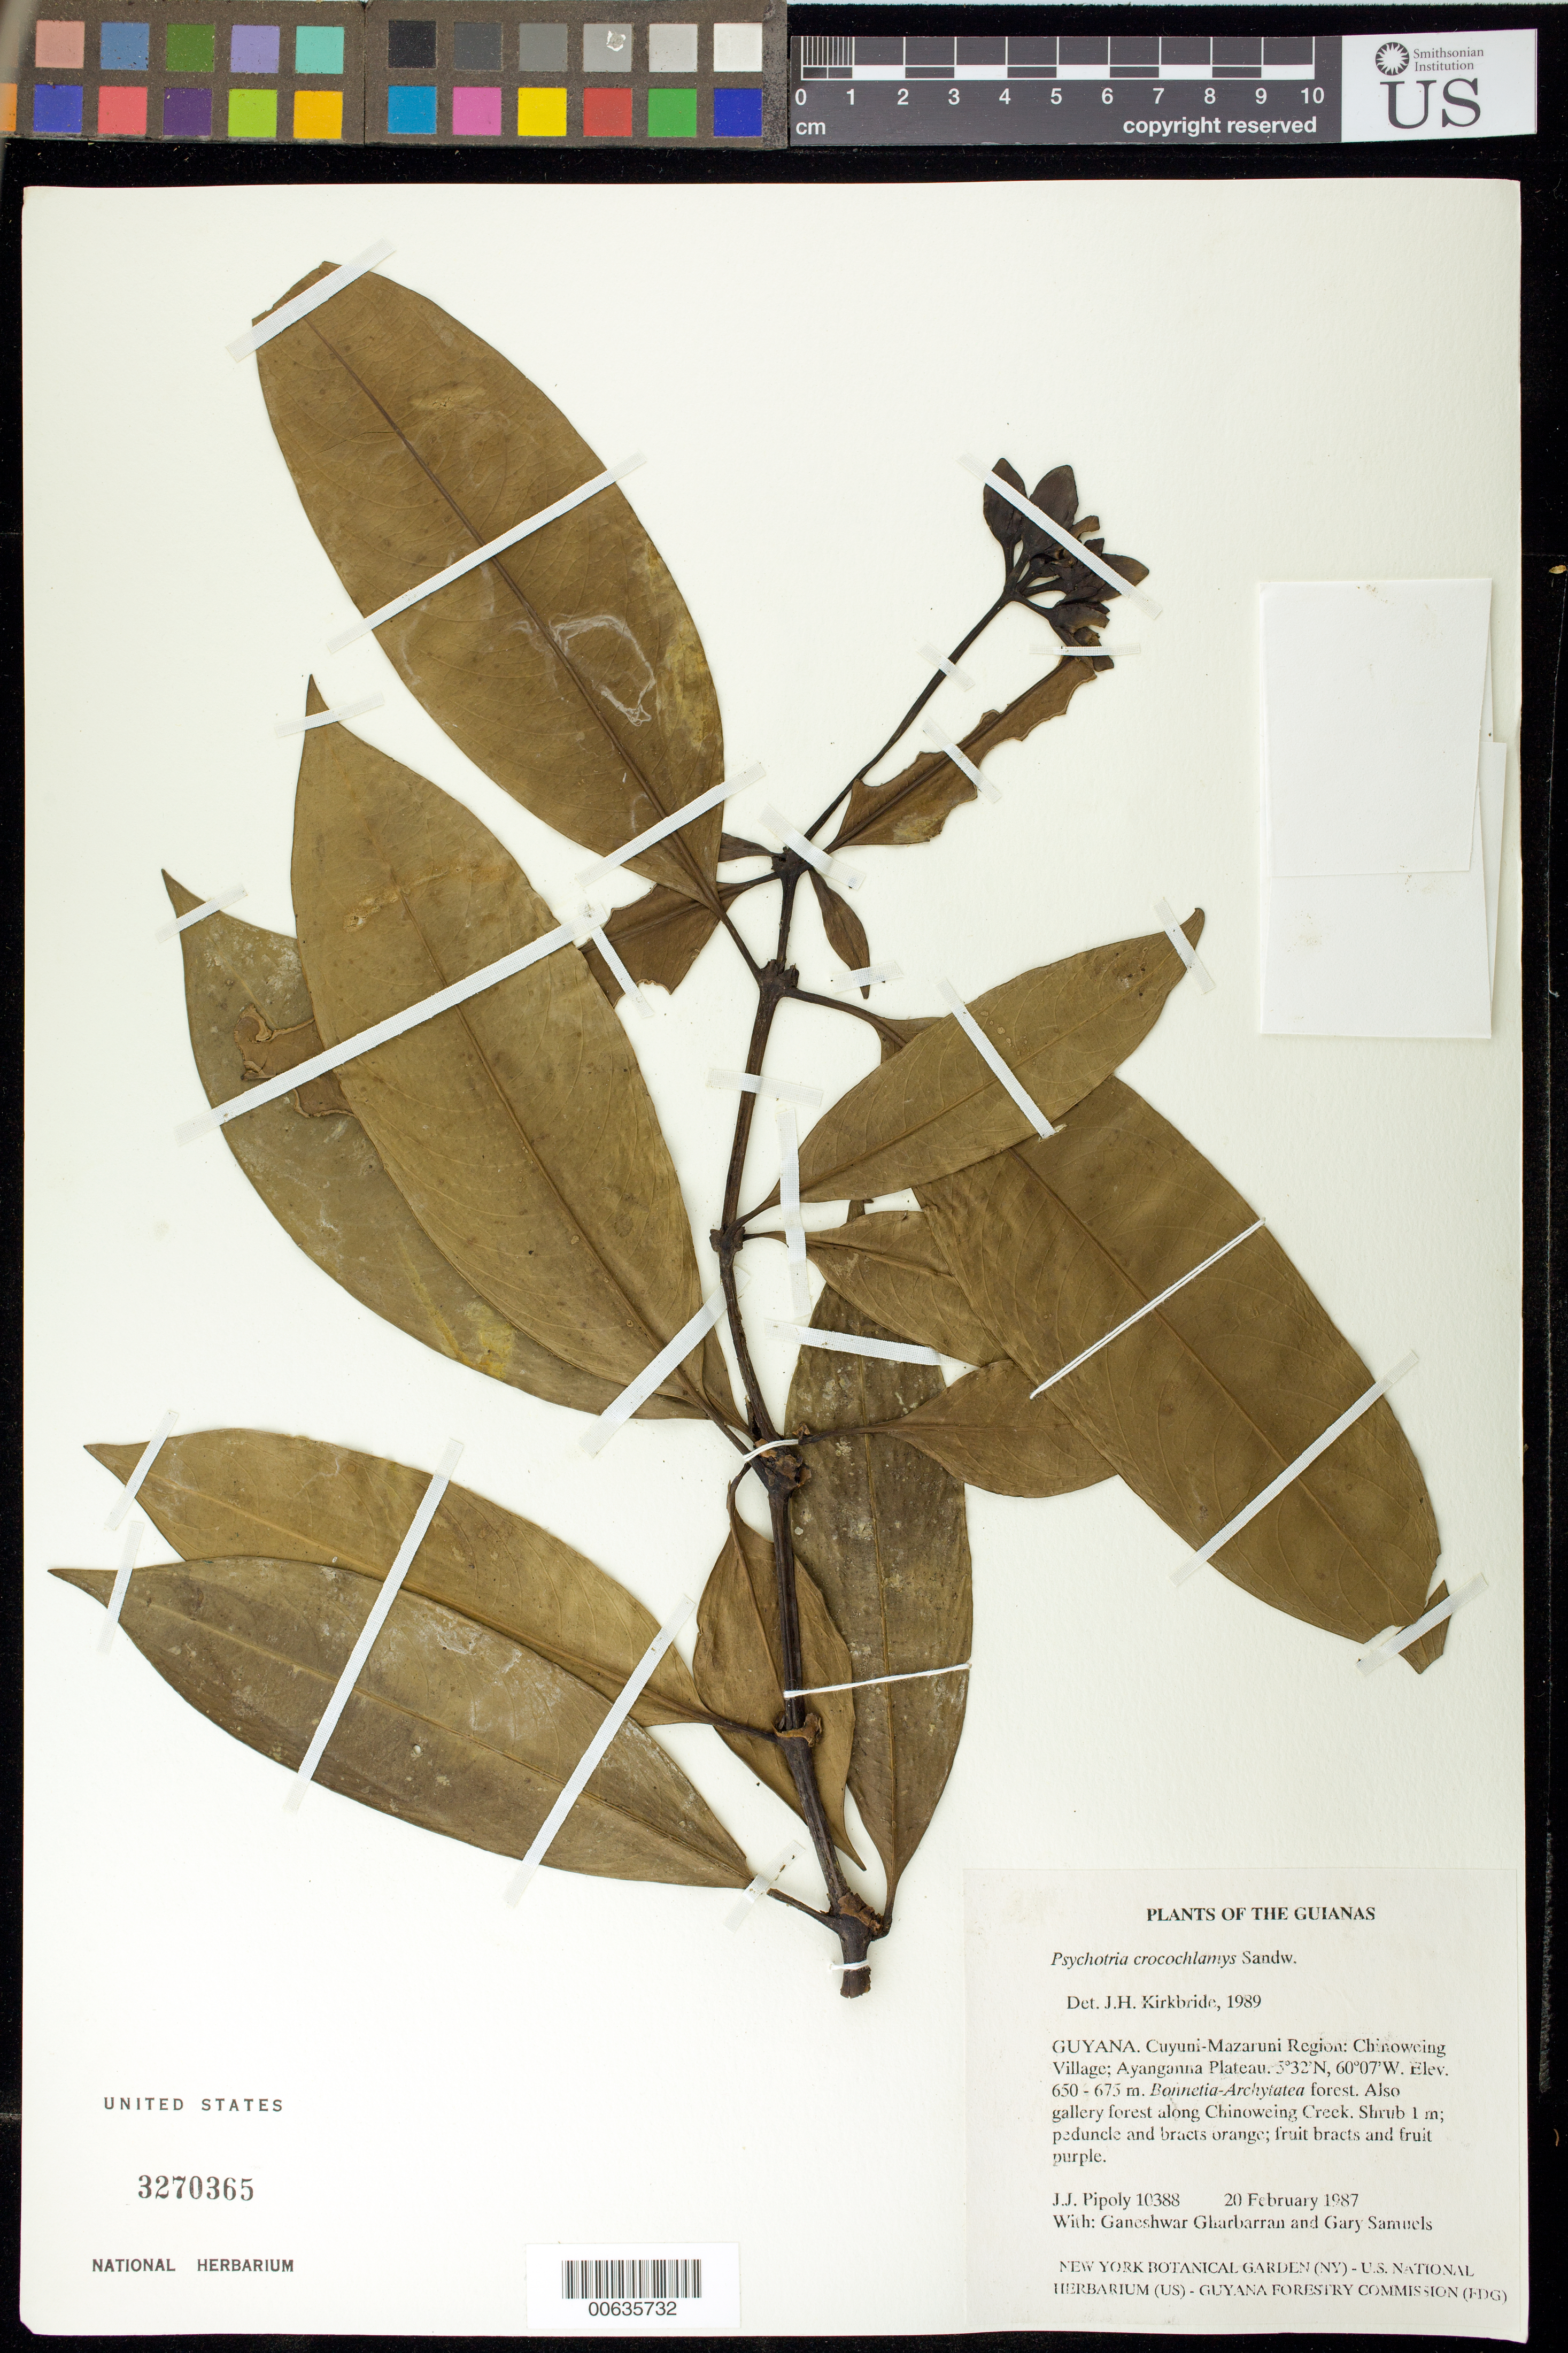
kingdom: Plantae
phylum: Tracheophyta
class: Magnoliopsida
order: Gentianales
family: Rubiaceae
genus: Palicourea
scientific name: Palicourea crocochlamys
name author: (Sandw.) Delprete & J.H. Kirkbr.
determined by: Kirkbride, J. H., Jr.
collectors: J. J. Pipoly, G. Gharbarran & G. Samuels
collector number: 10388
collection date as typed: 20 February 1987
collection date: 1987-02-20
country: Guyana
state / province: Cuyuni-Mazaruni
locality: Chinoweing Village; Ayanganna Plateau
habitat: Bonnetia-Archytaea forest. Also gallery forest along Chinoweing Creek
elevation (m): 650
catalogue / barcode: US 3270365